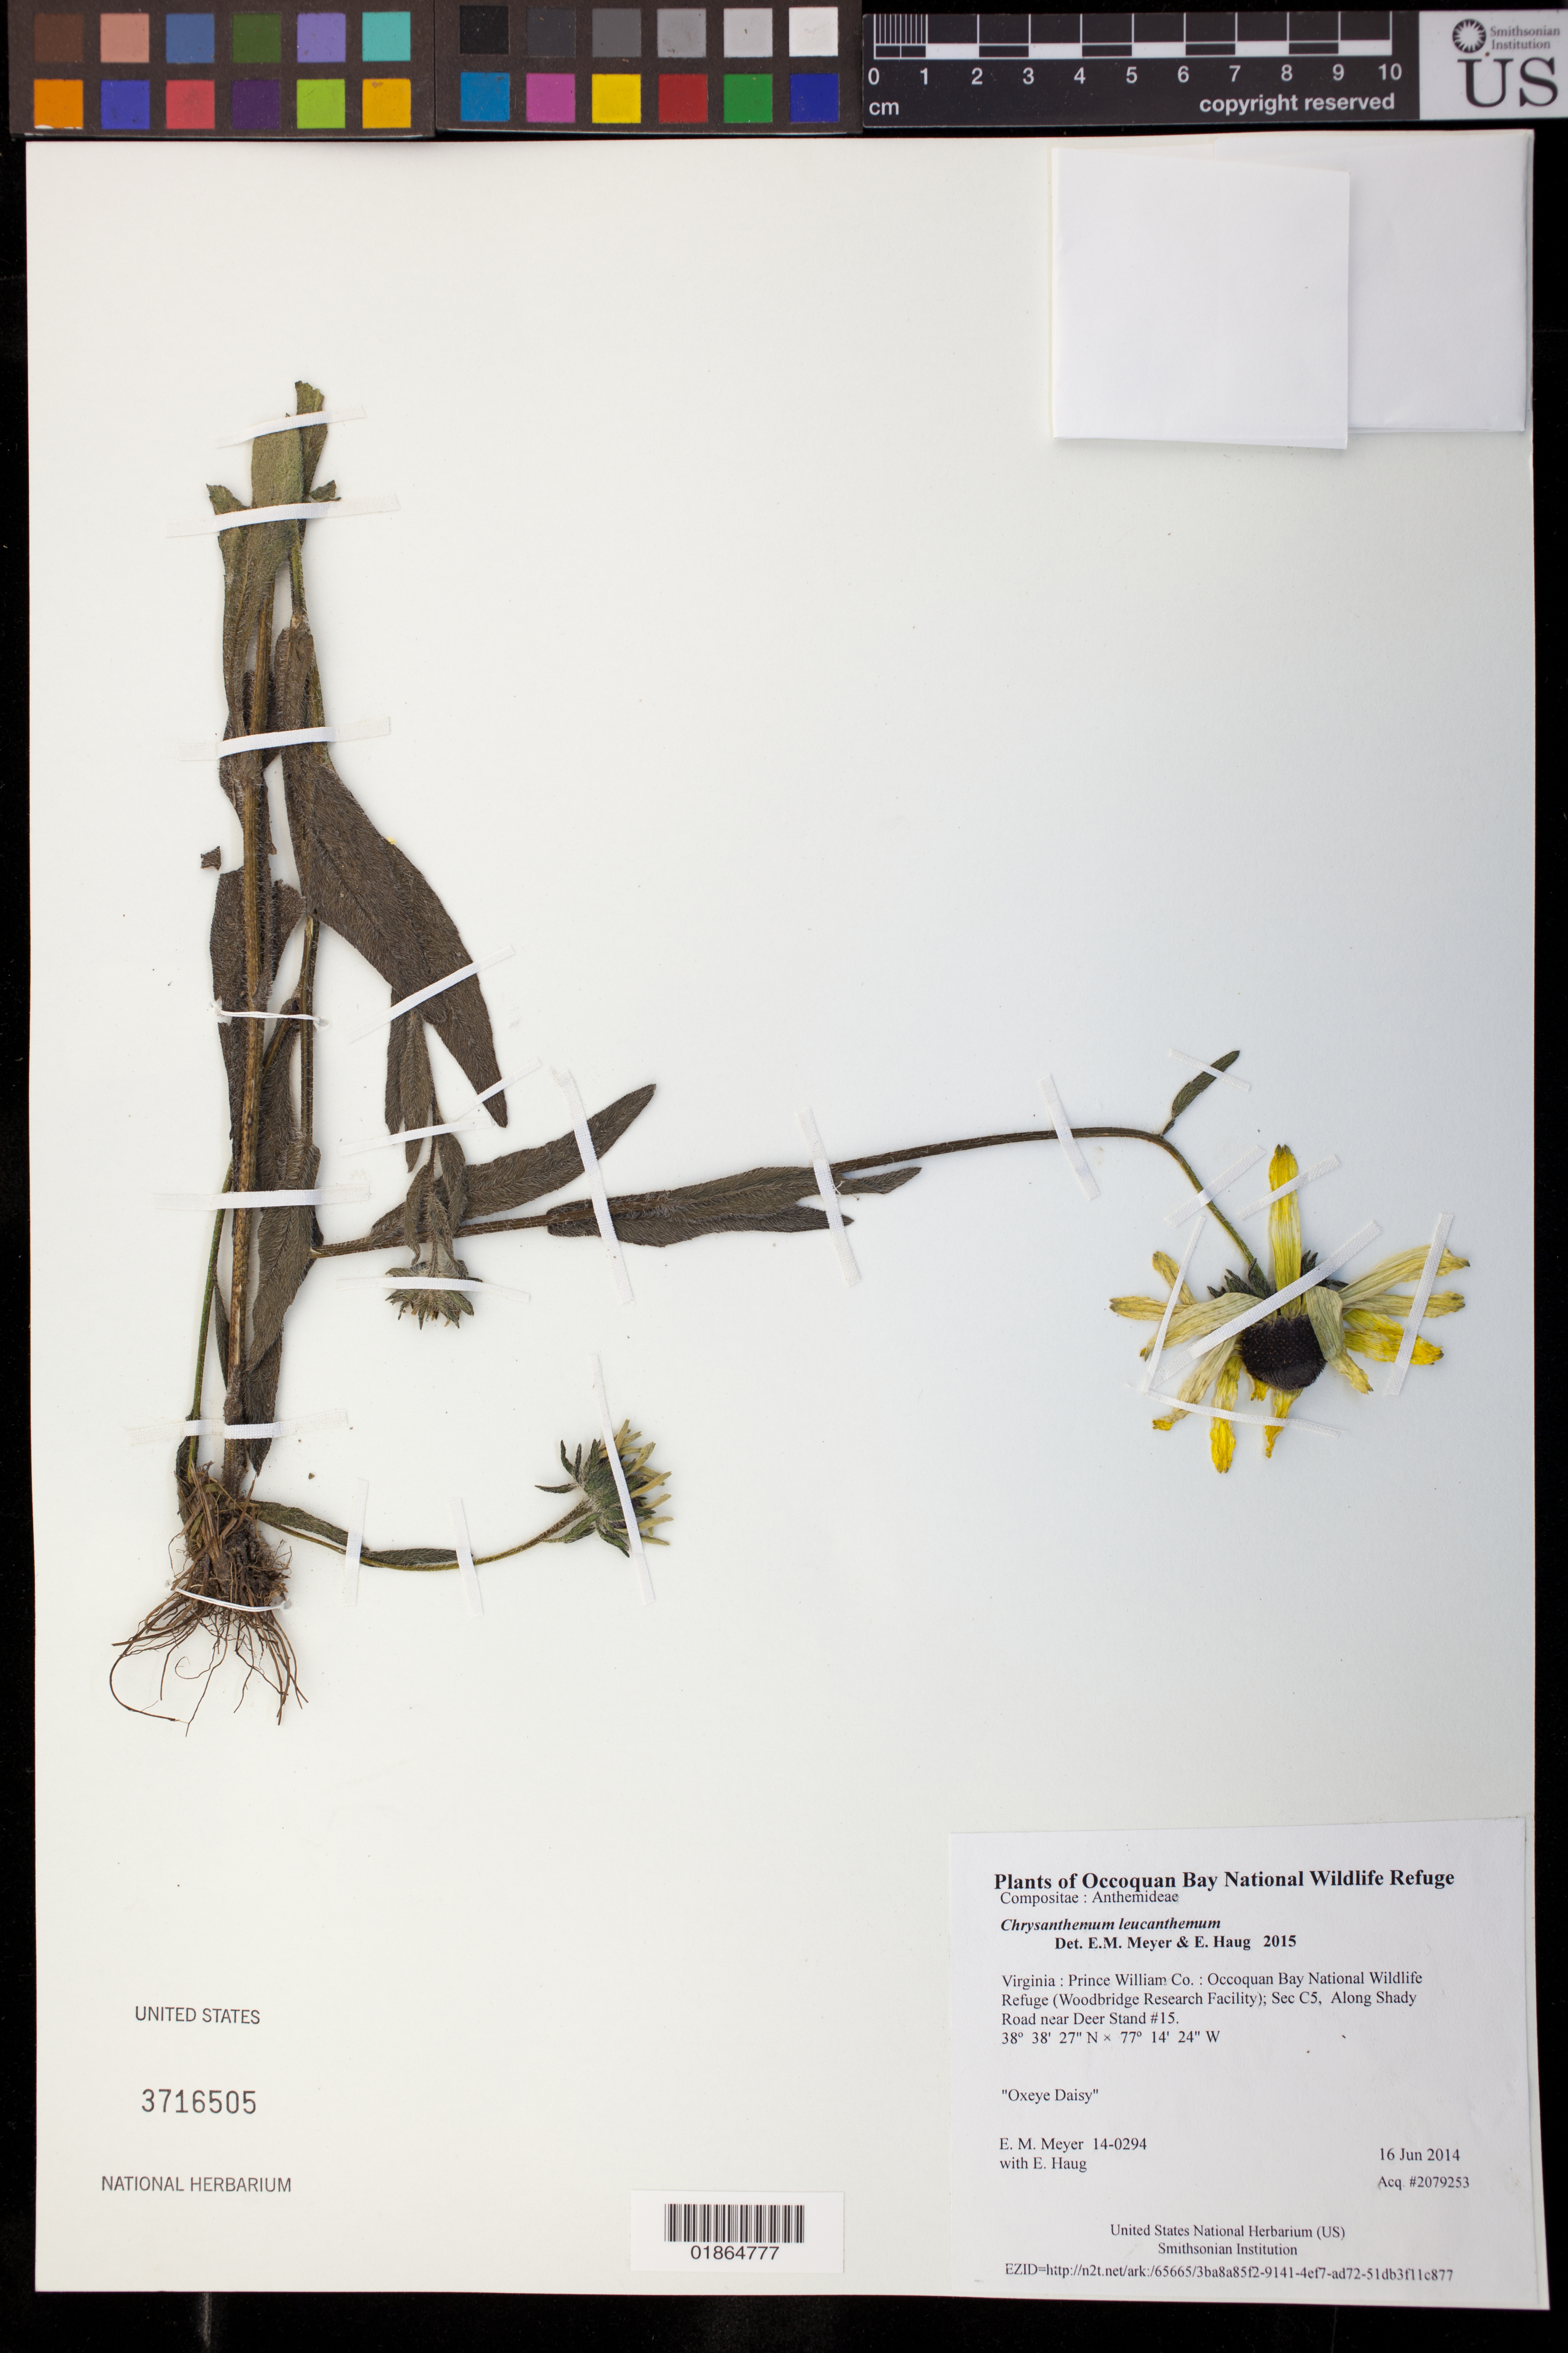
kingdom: Plantae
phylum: Tracheophyta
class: Magnoliopsida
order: Asterales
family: Asteraceae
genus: Chrysanthemum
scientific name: Chrysanthemum leucanthemum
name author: L.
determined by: Meyer, E. M.; Haug, E.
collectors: E. M. Meyer & E. Haug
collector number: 14-0294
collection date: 2014-06-16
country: United States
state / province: Virginia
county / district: Prince William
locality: Occoquan Bay National Wildlife Refuge (Woodbridge Research Facility); Sec C5, Along Shady Road near Deer Stand #15.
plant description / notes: Oxeye Daisy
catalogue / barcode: US 3716505